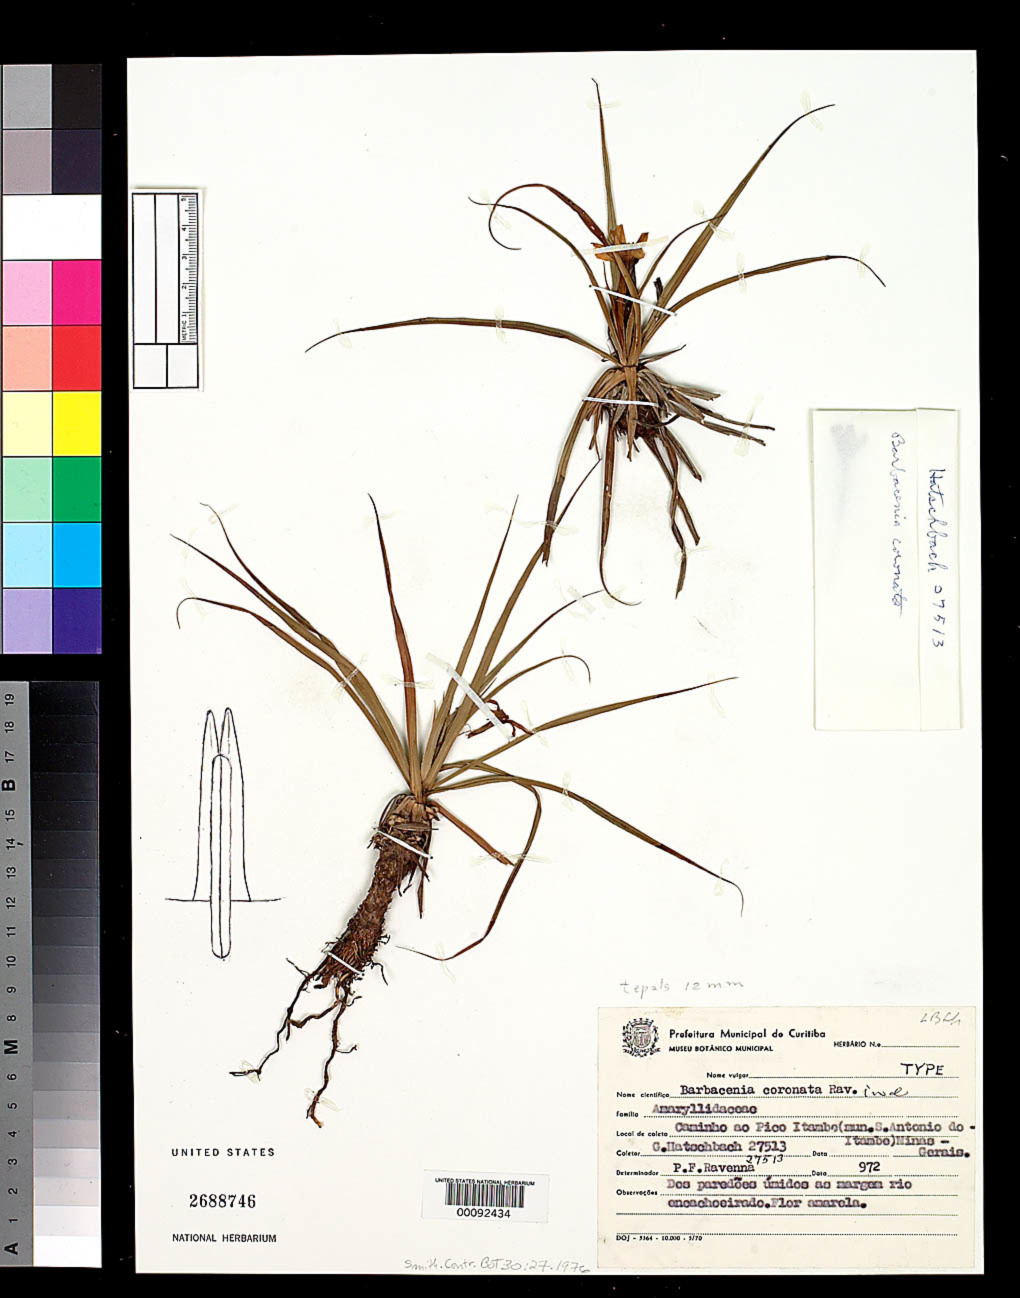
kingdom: Plantae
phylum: Tracheophyta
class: Liliopsida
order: Pandanales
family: Velloziaceae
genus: Barbacenia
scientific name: Barbacenia coronata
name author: Ravenna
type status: Holotype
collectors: G. Hatschbach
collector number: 27513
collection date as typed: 1972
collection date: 1972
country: Brazil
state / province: Minas Gerais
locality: Santo Antonio do Itambe, Camimhoao Pico de Itambe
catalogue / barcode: US 2688746